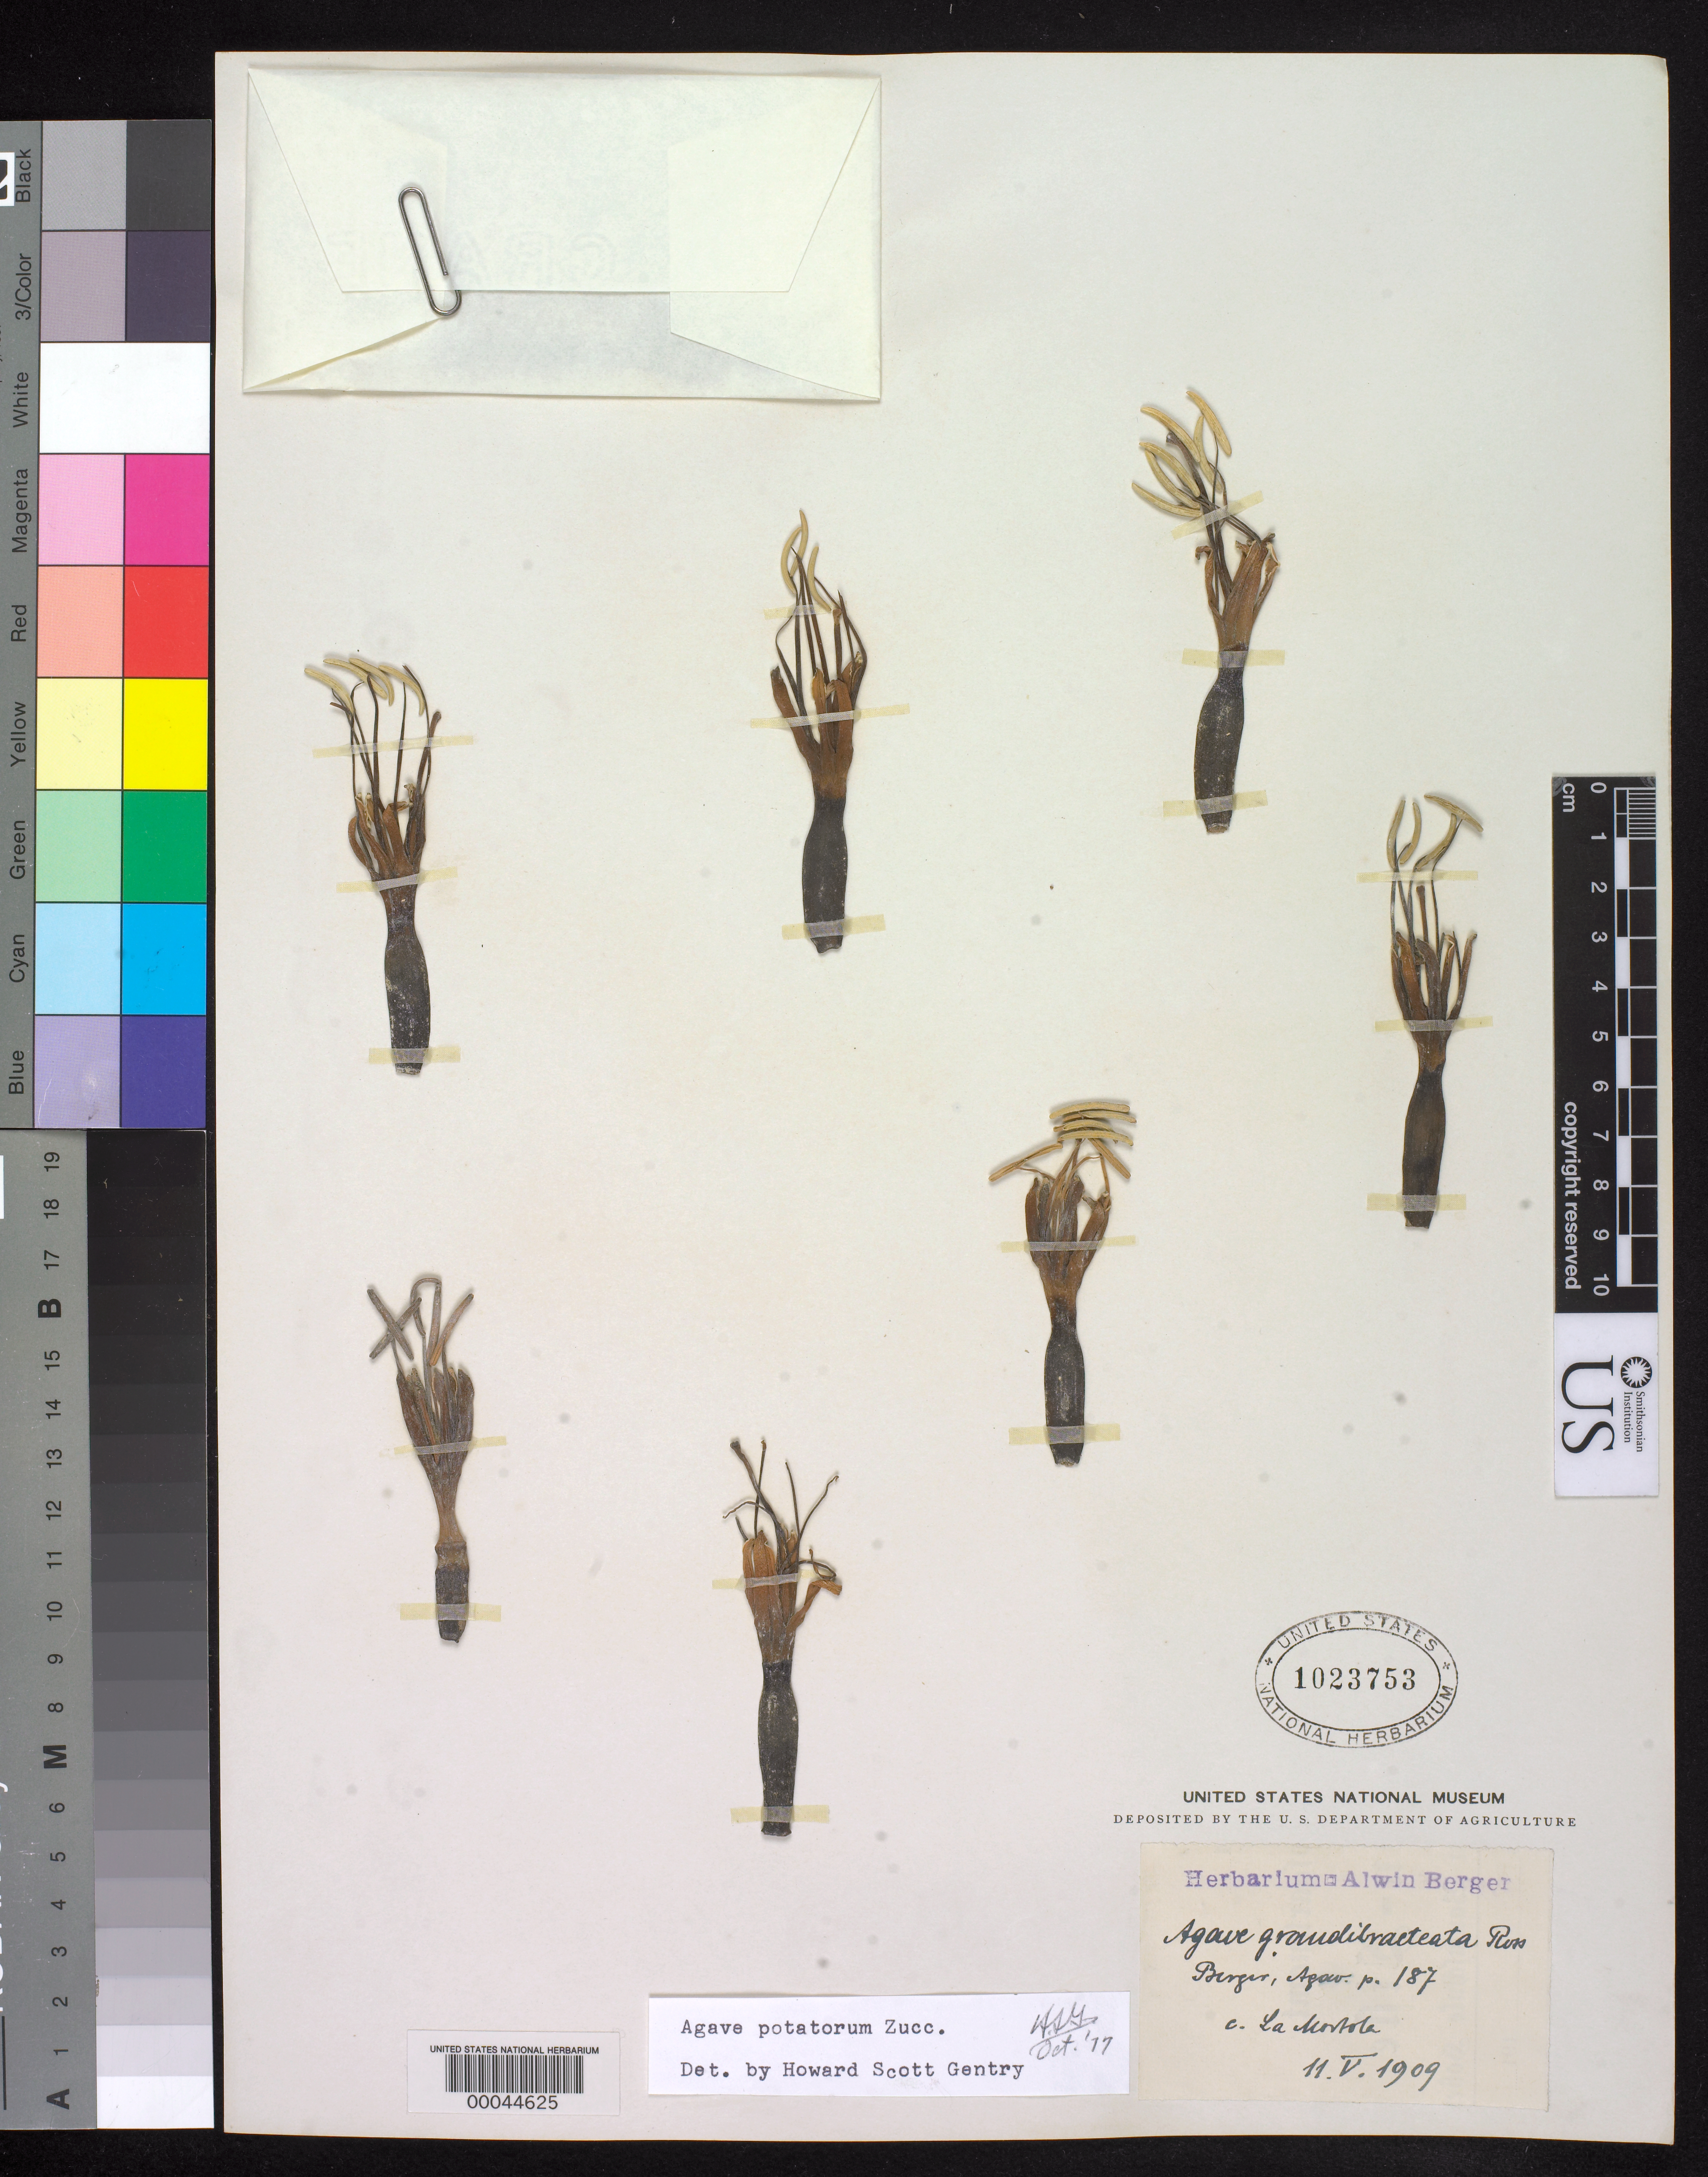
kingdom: Plantae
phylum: Tracheophyta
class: Liliopsida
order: Asparagales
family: Asparagaceae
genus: Agave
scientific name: Agave potatorum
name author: Zucc.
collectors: ex herb. A. Berger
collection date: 1909-06-02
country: Mexico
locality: Cultivated at La Mortola, Italy.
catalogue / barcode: US 1023753